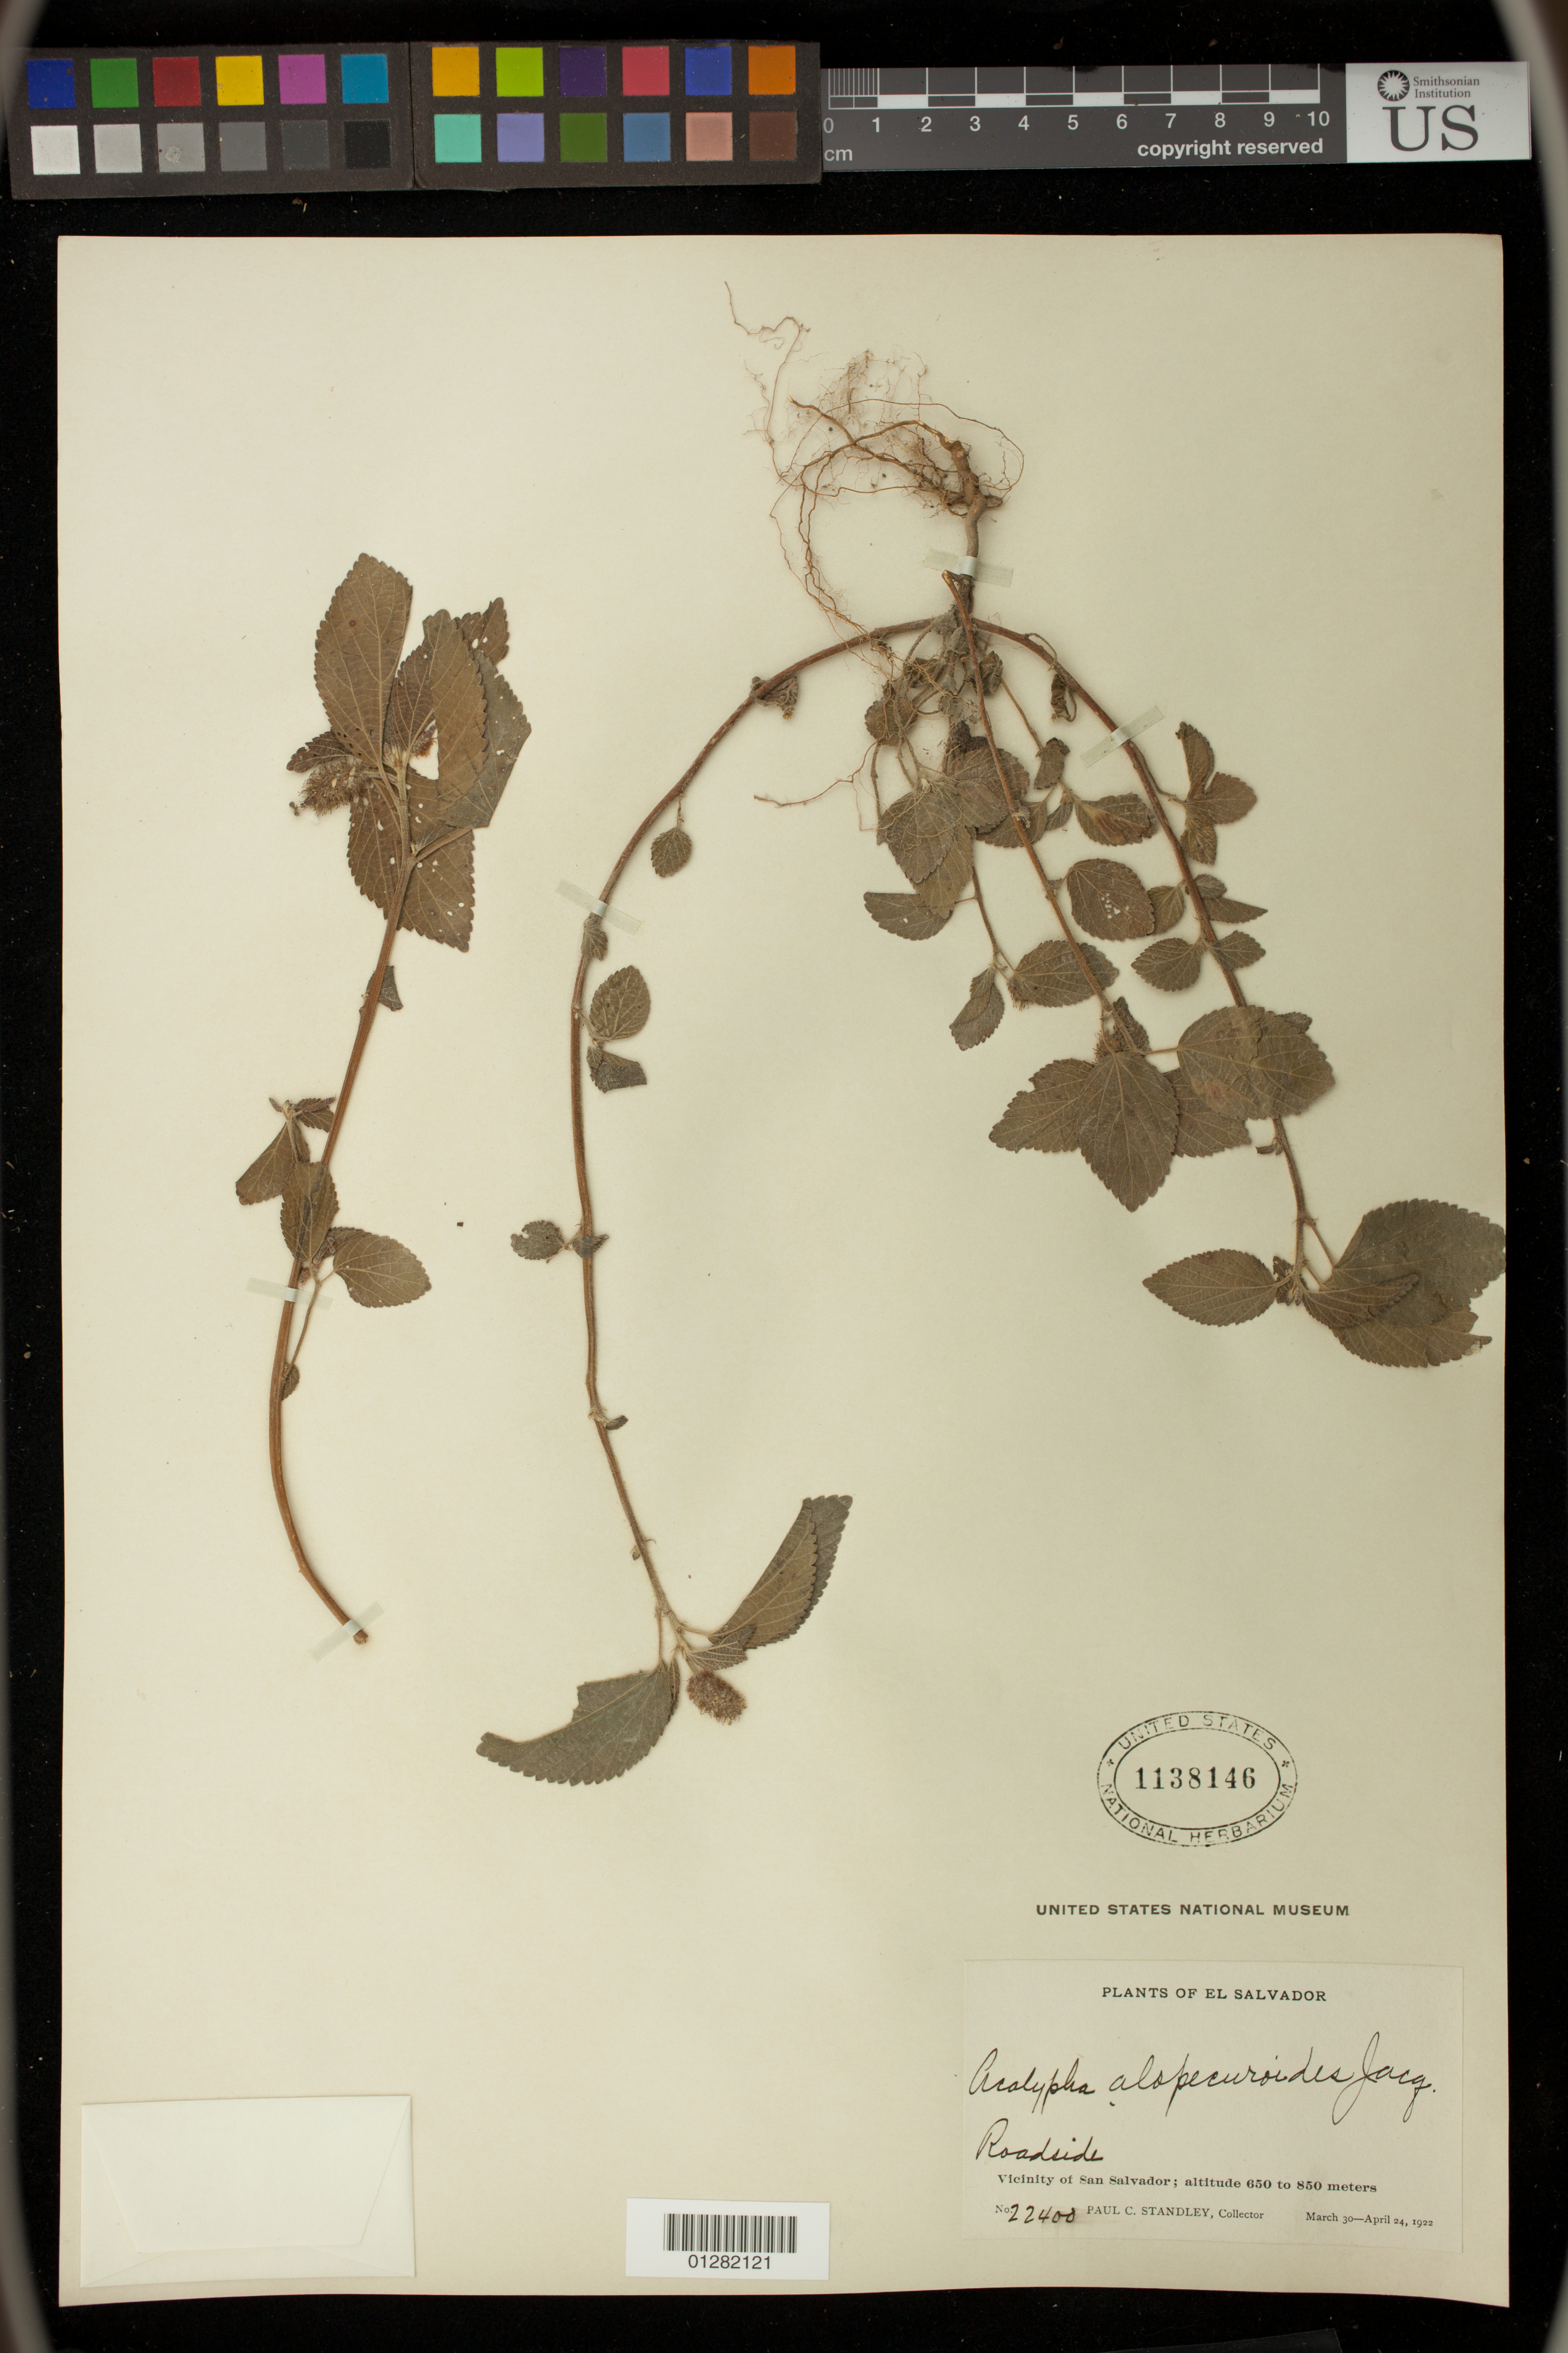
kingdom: Plantae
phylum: Tracheophyta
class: Magnoliopsida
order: Malpighiales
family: Euphorbiaceae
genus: Acalypha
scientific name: Acalypha arvensis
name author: Poepp.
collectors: P. C. Standley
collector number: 22400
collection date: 1922-03-22/1922-04-24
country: El Salvador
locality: Vicinity of San Salvador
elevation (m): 650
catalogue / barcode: US 1138146